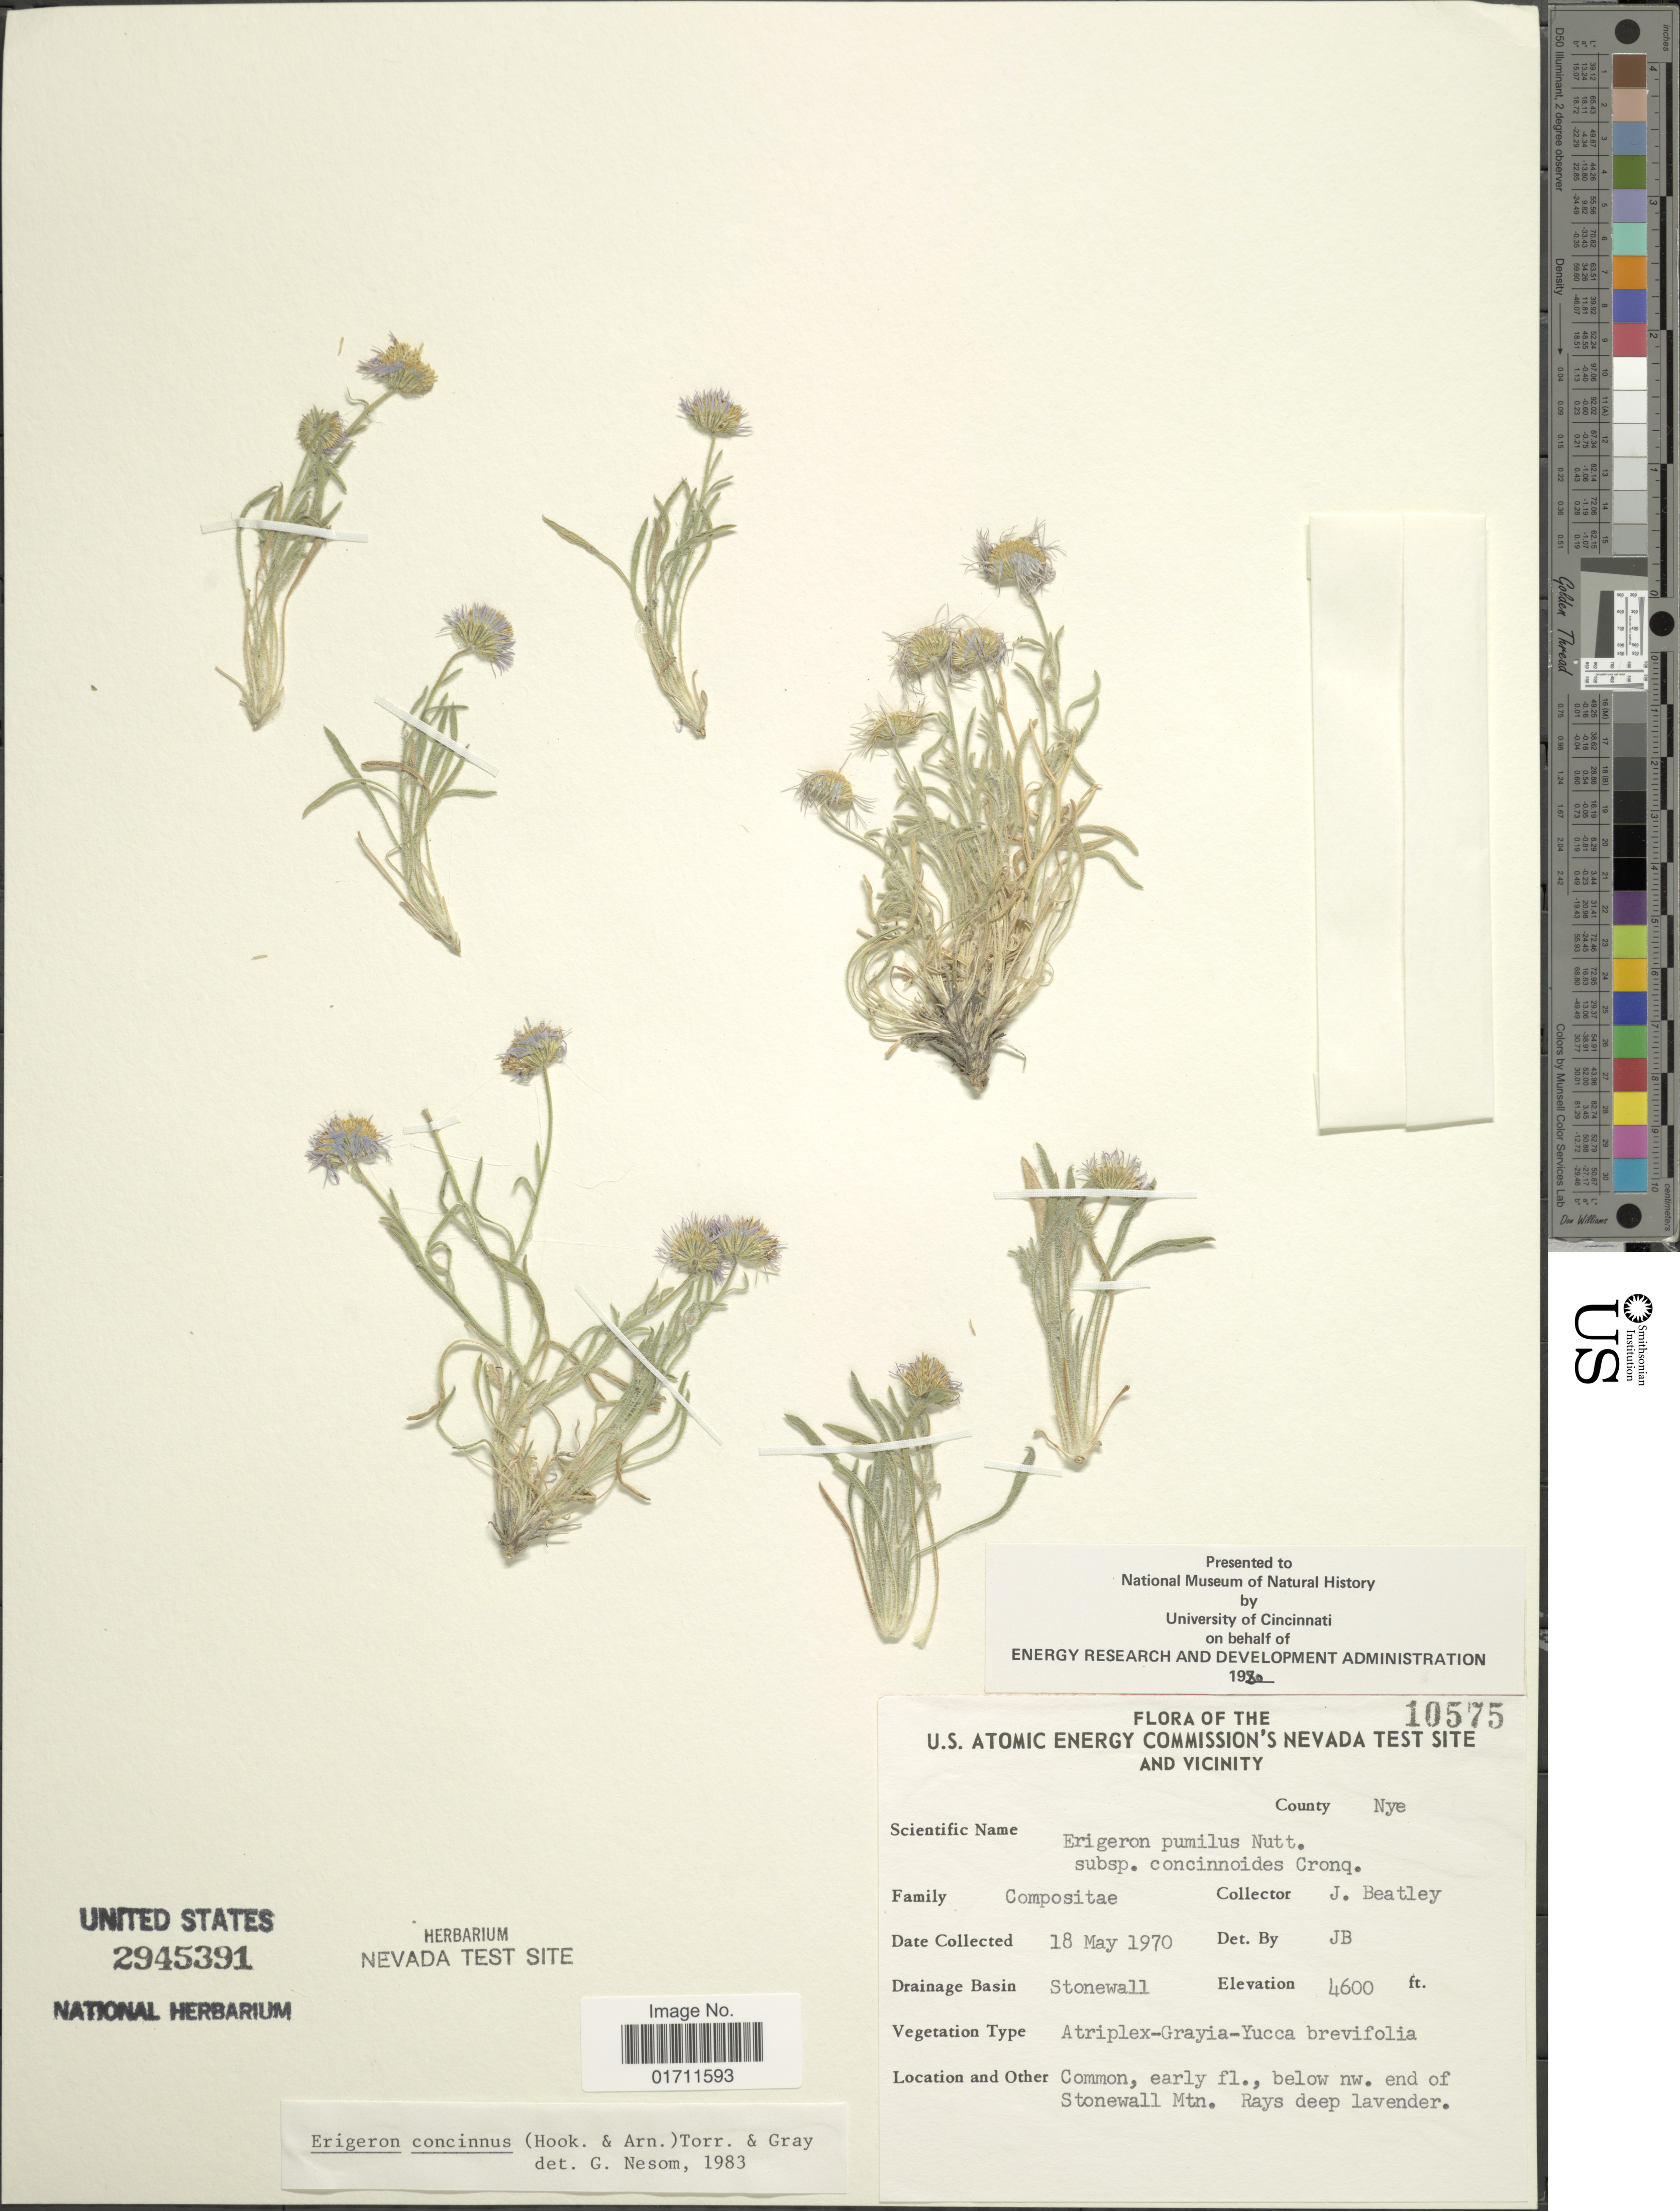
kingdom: Plantae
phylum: Tracheophyta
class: Magnoliopsida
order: Asterales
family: Asteraceae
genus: Erigeron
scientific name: Erigeron concinnus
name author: (Hook. & Arn.) Torr. & A. Gray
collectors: J. C. Beatley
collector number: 10575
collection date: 1970-05-18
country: United States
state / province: Nevada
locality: U.S. Atomic Energy Commisson's Nevada Test Site and Vicinity, County Nye, Drainage Basin Stonewall, Common, early fl., below nw end of Stonewall Mtn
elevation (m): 1402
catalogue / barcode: US 2945391